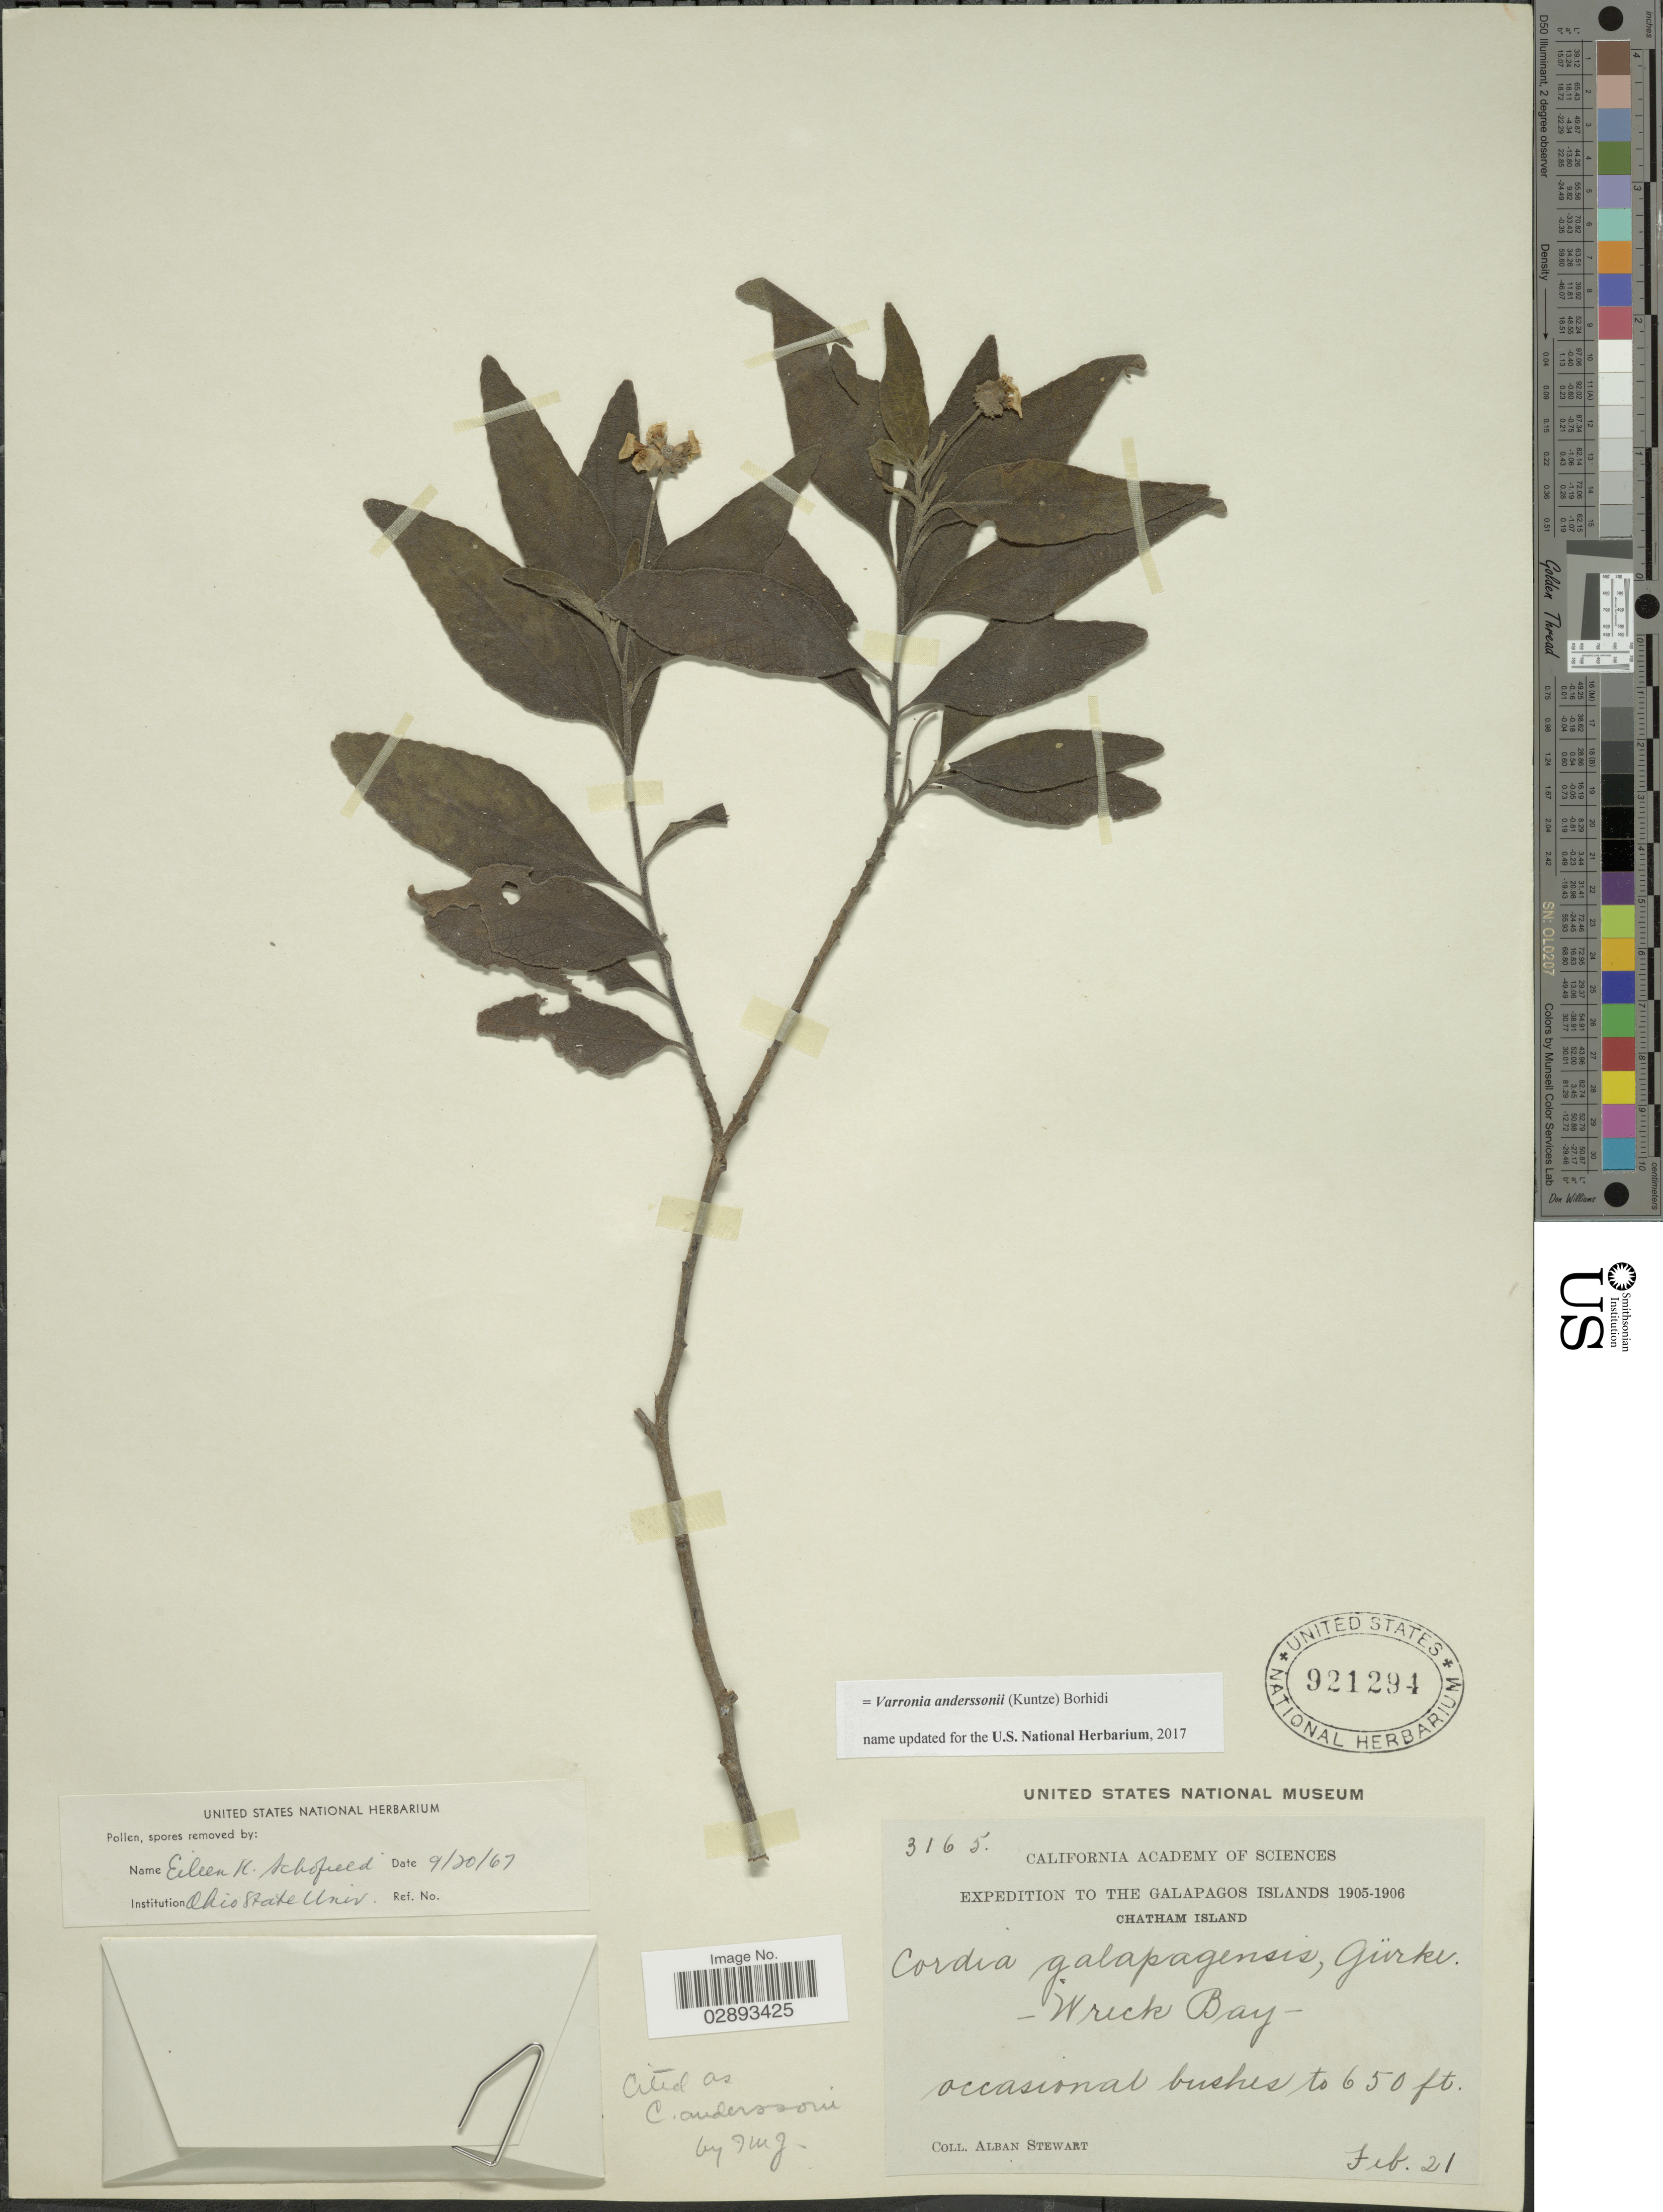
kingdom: Plantae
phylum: Tracheophyta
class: Magnoliopsida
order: Boraginales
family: Cordiaceae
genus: Varronia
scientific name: Varronia anderssonii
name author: (Kuntze) Borhidi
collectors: A. Stewart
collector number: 3165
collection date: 1905-02-21/1906-02-21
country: Ecuador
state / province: Colón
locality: The Galapagos Islands, Chatham Island, Wreck Bay.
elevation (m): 198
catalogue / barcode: US 921294